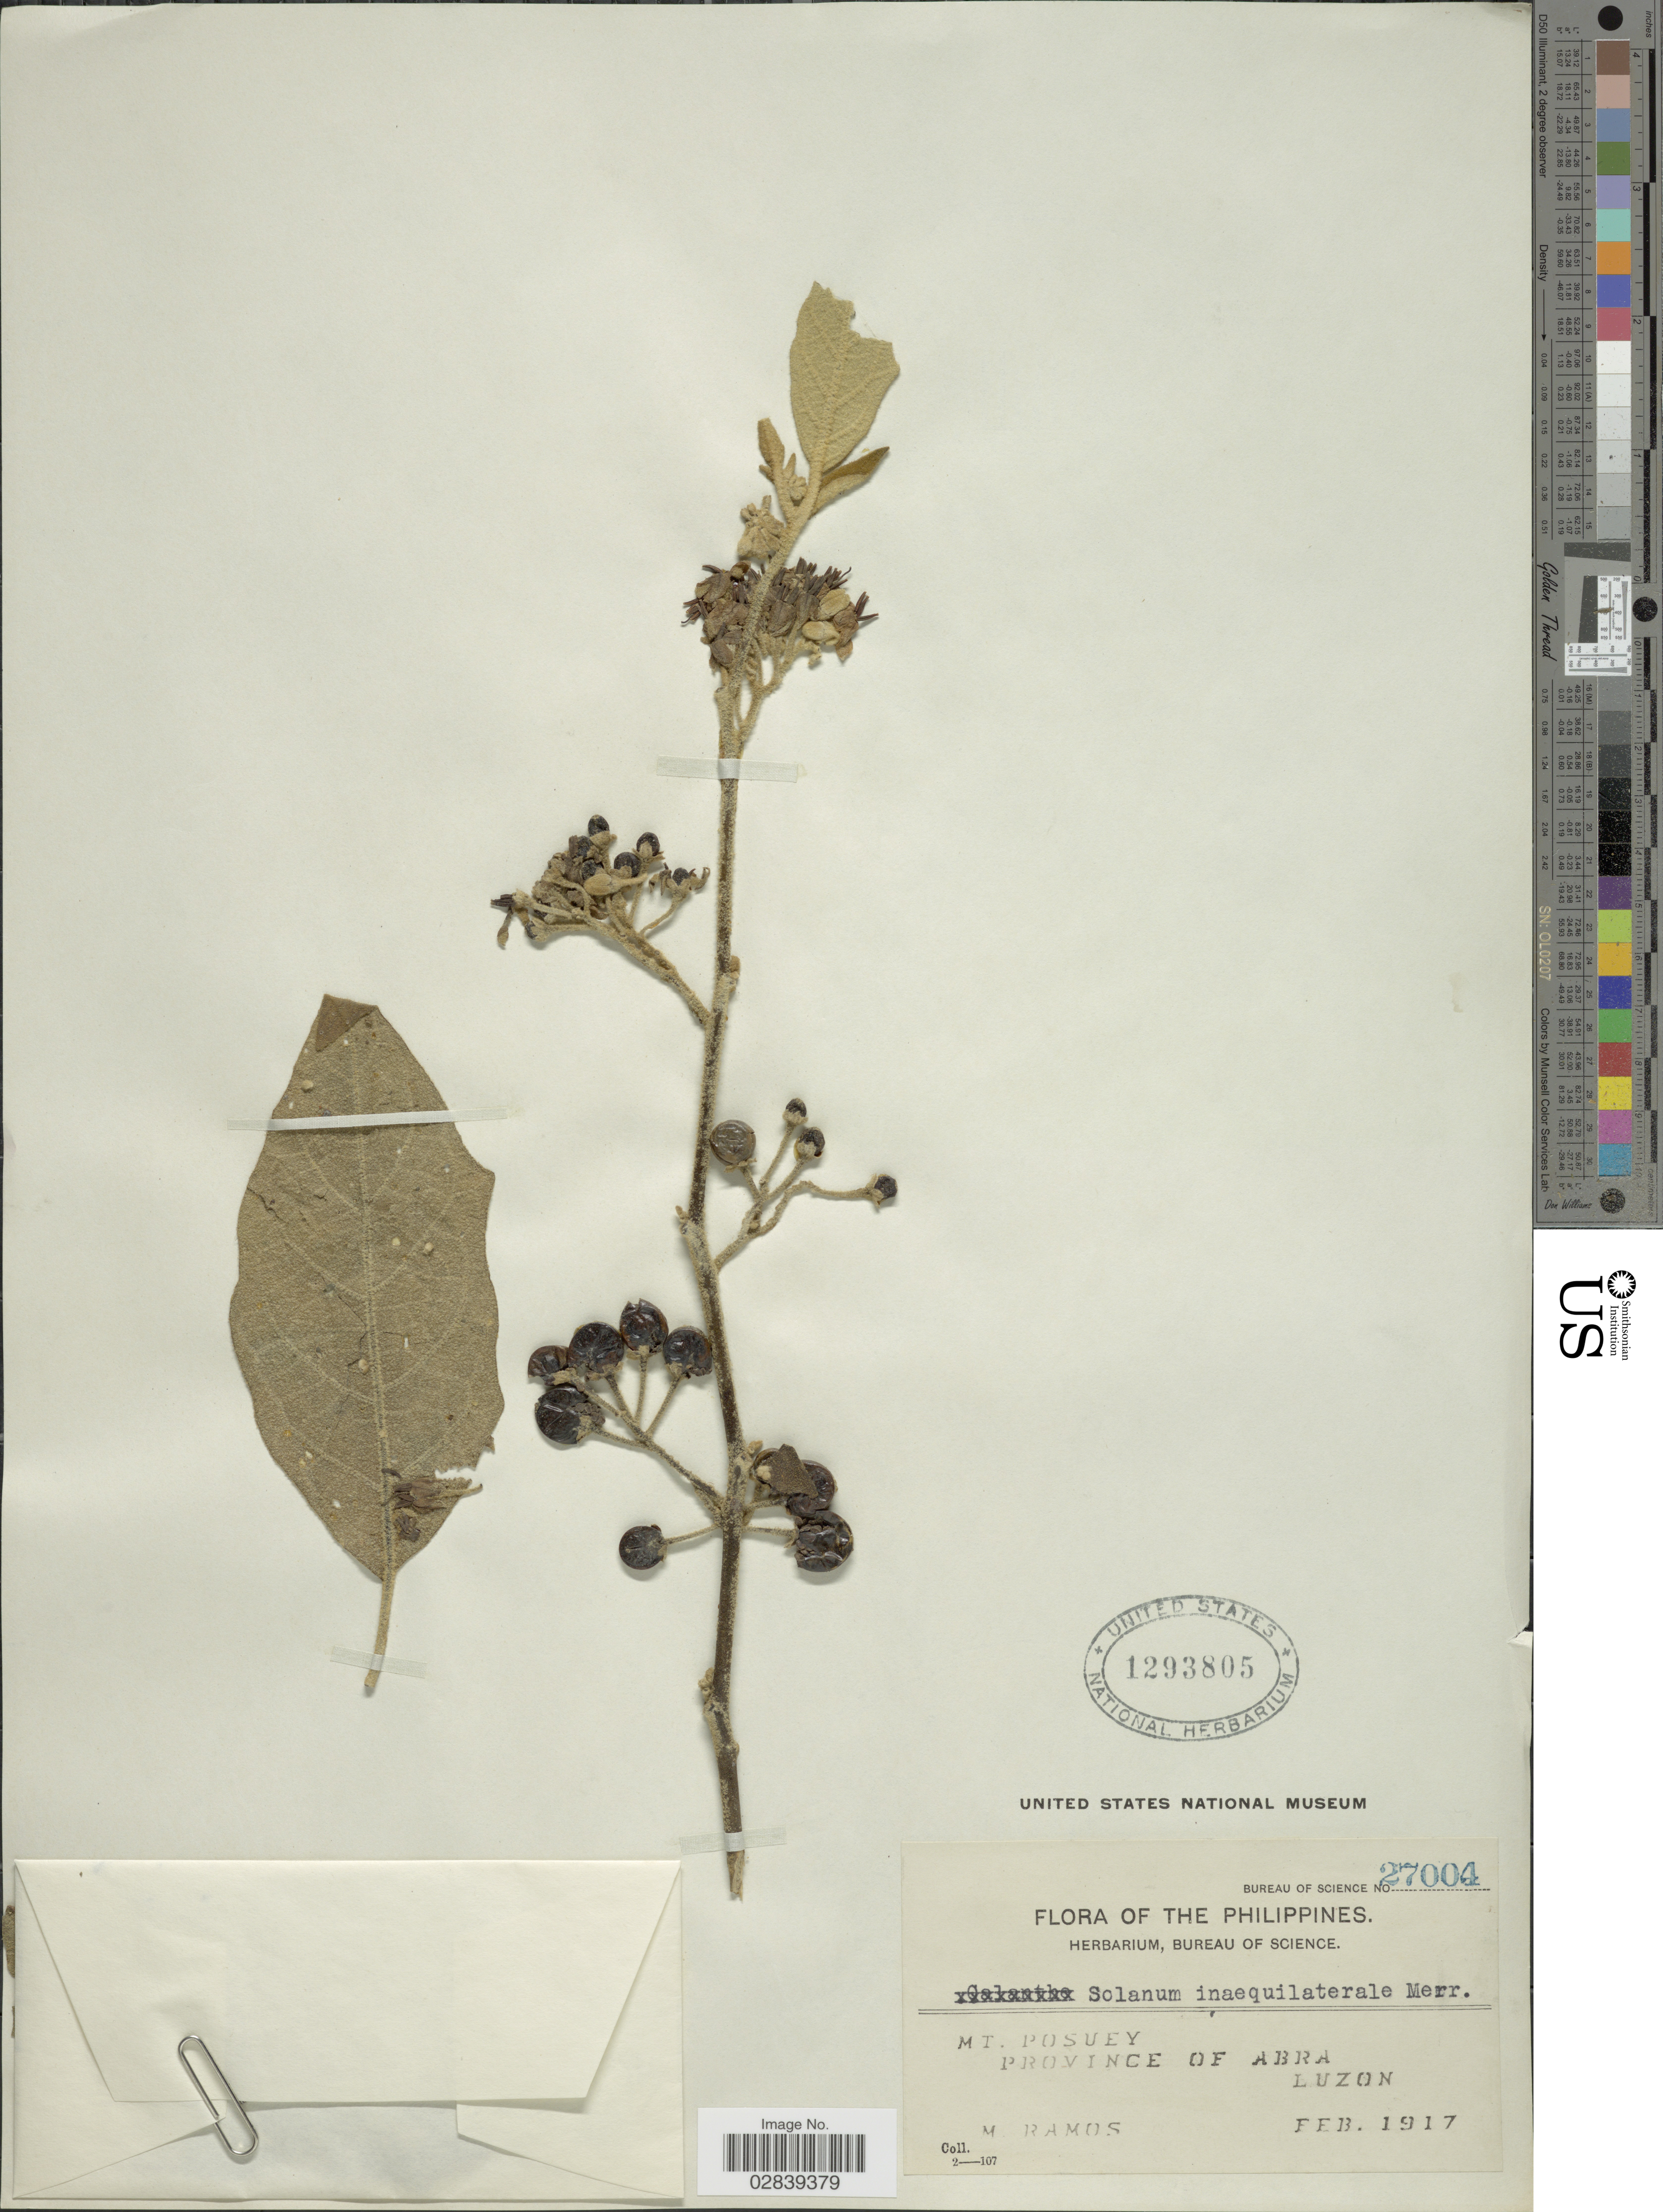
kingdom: Plantae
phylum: Tracheophyta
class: Magnoliopsida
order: Solanales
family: Solanaceae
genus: Solanum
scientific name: Solanum inaequilaterale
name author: Merr.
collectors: M. Ramos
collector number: Bureau of Science 27004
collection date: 1917-02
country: Philippines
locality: Mt. Posuey, Province of Abra, Luzon.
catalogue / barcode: US 1293805